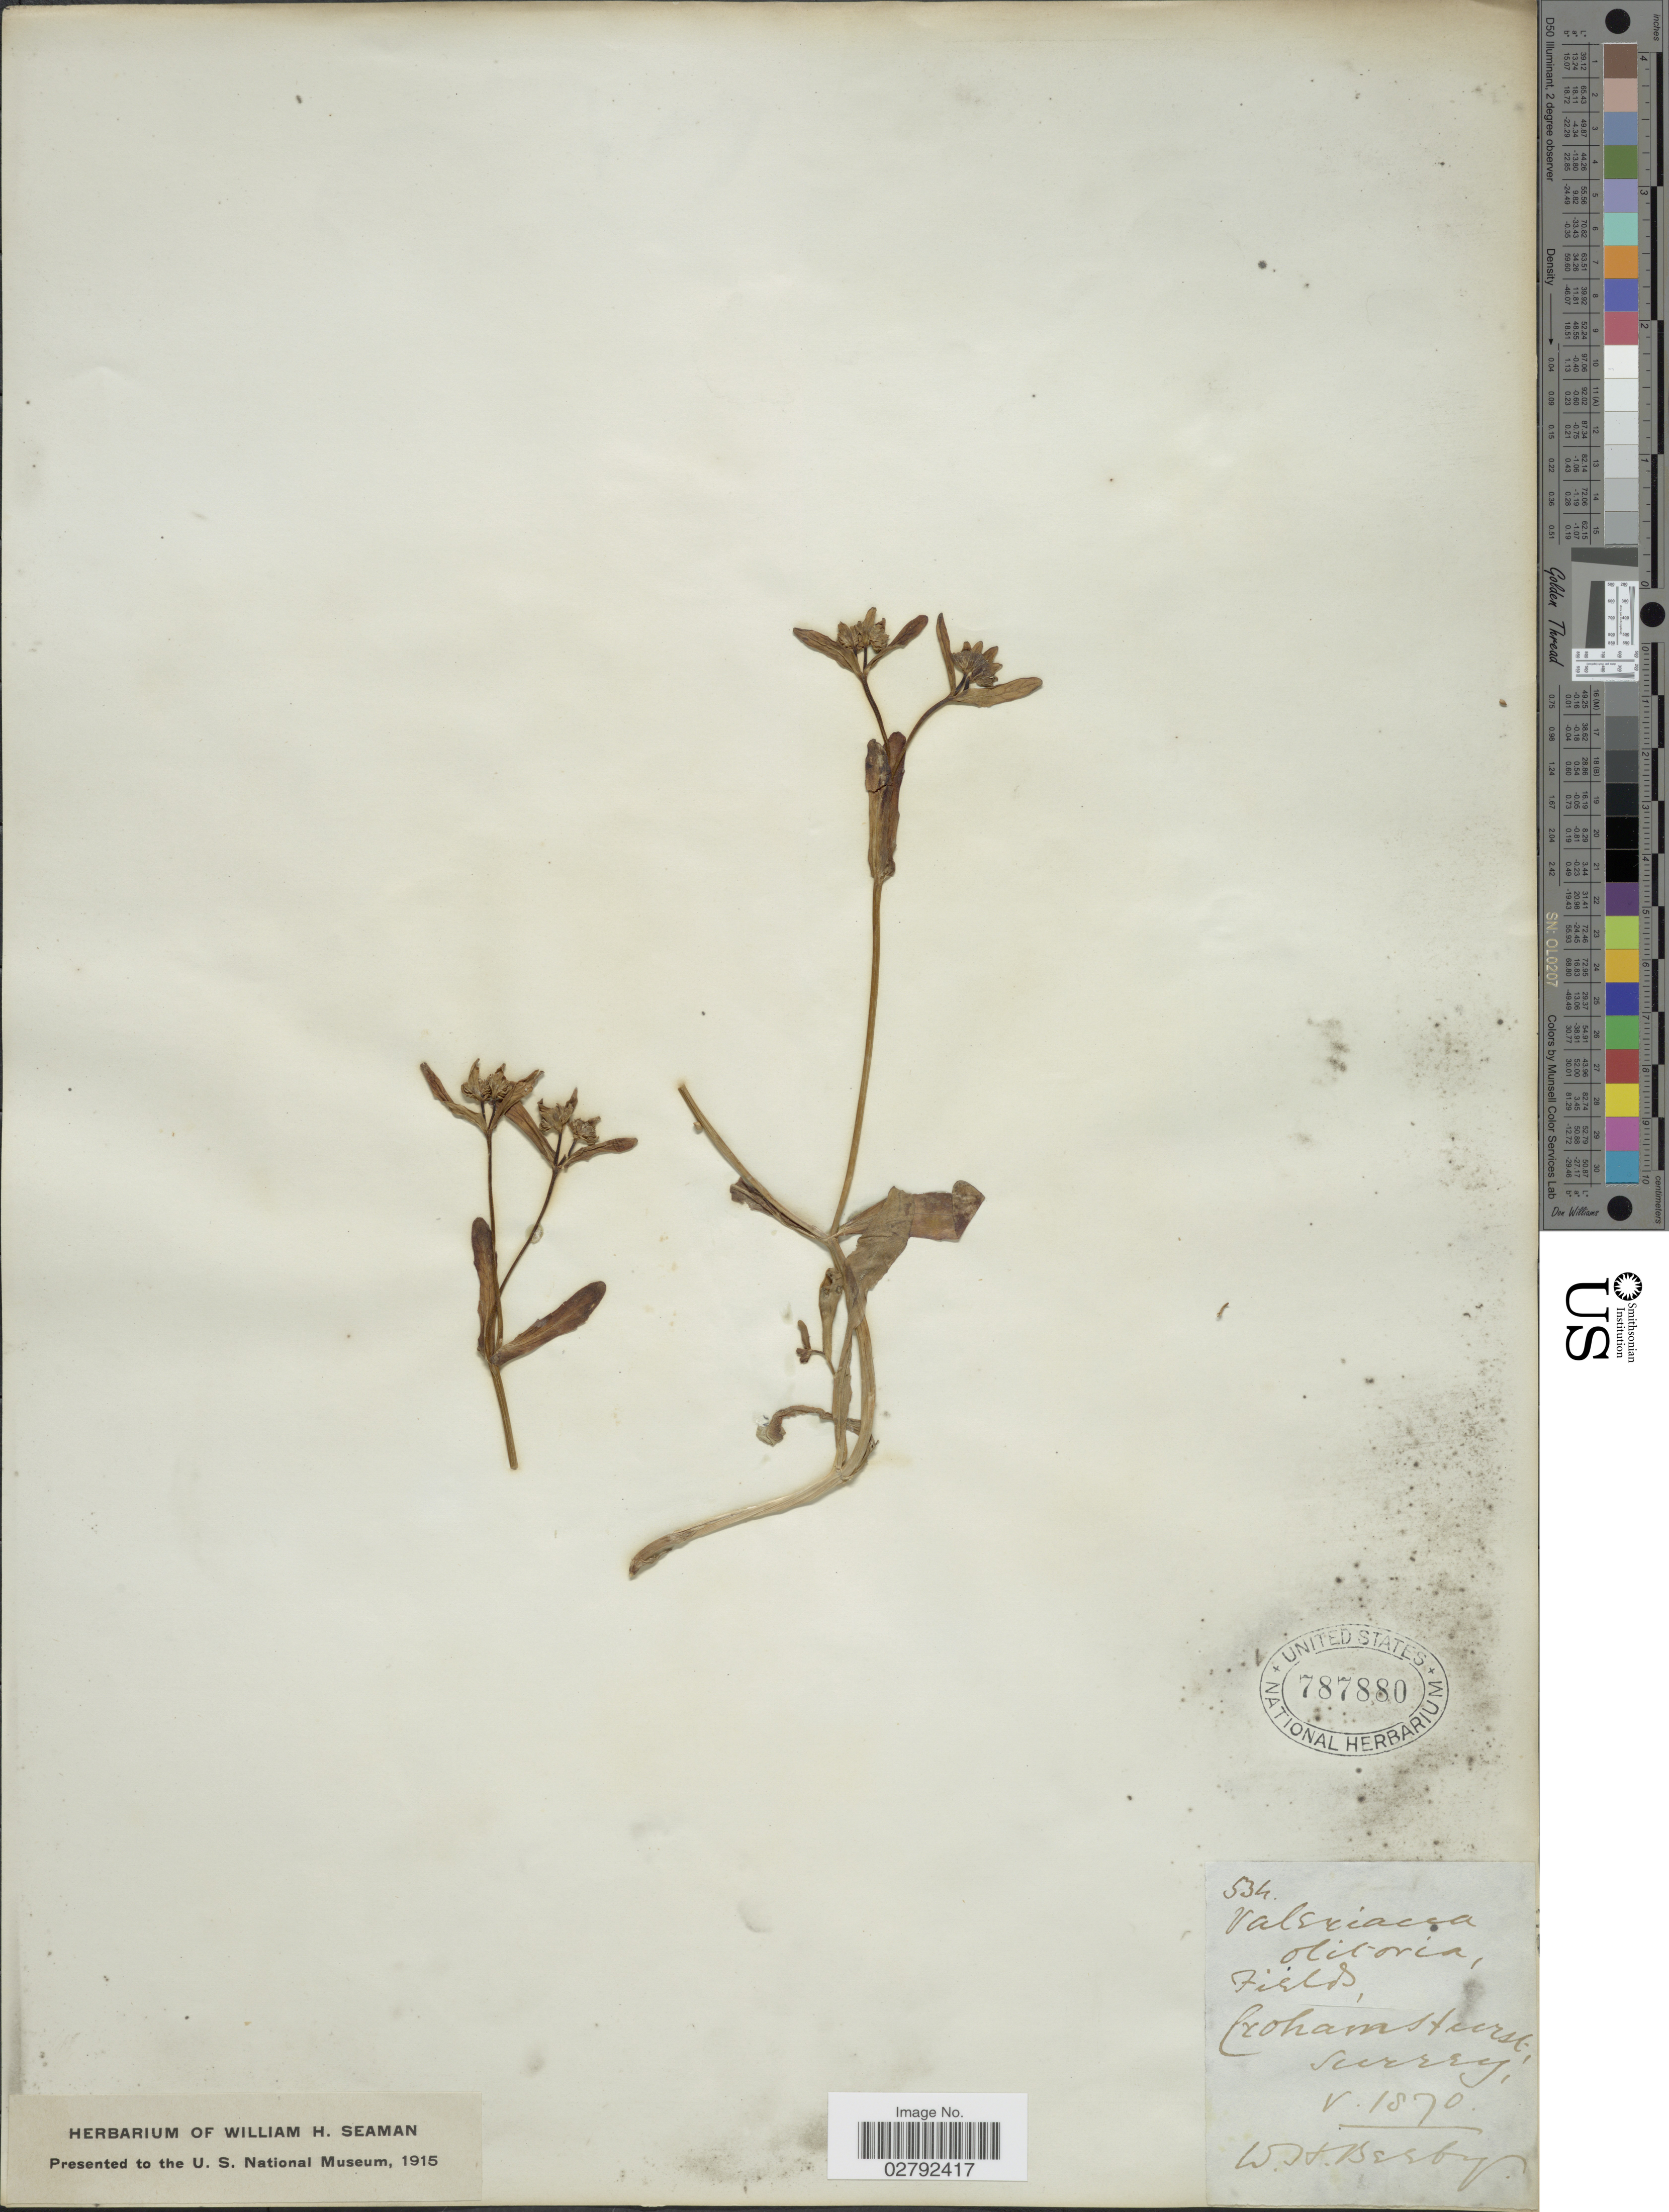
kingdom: Plantae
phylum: Tracheophyta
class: Magnoliopsida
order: Dipsacales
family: Caprifoliaceae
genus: Valerianella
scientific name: Valerianella olitoria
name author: (L.) Pollich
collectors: W. Beeby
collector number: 534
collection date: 1870-05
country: United Kingdom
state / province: England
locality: Fields. Croham Hurst, Surrey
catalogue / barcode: US 787880